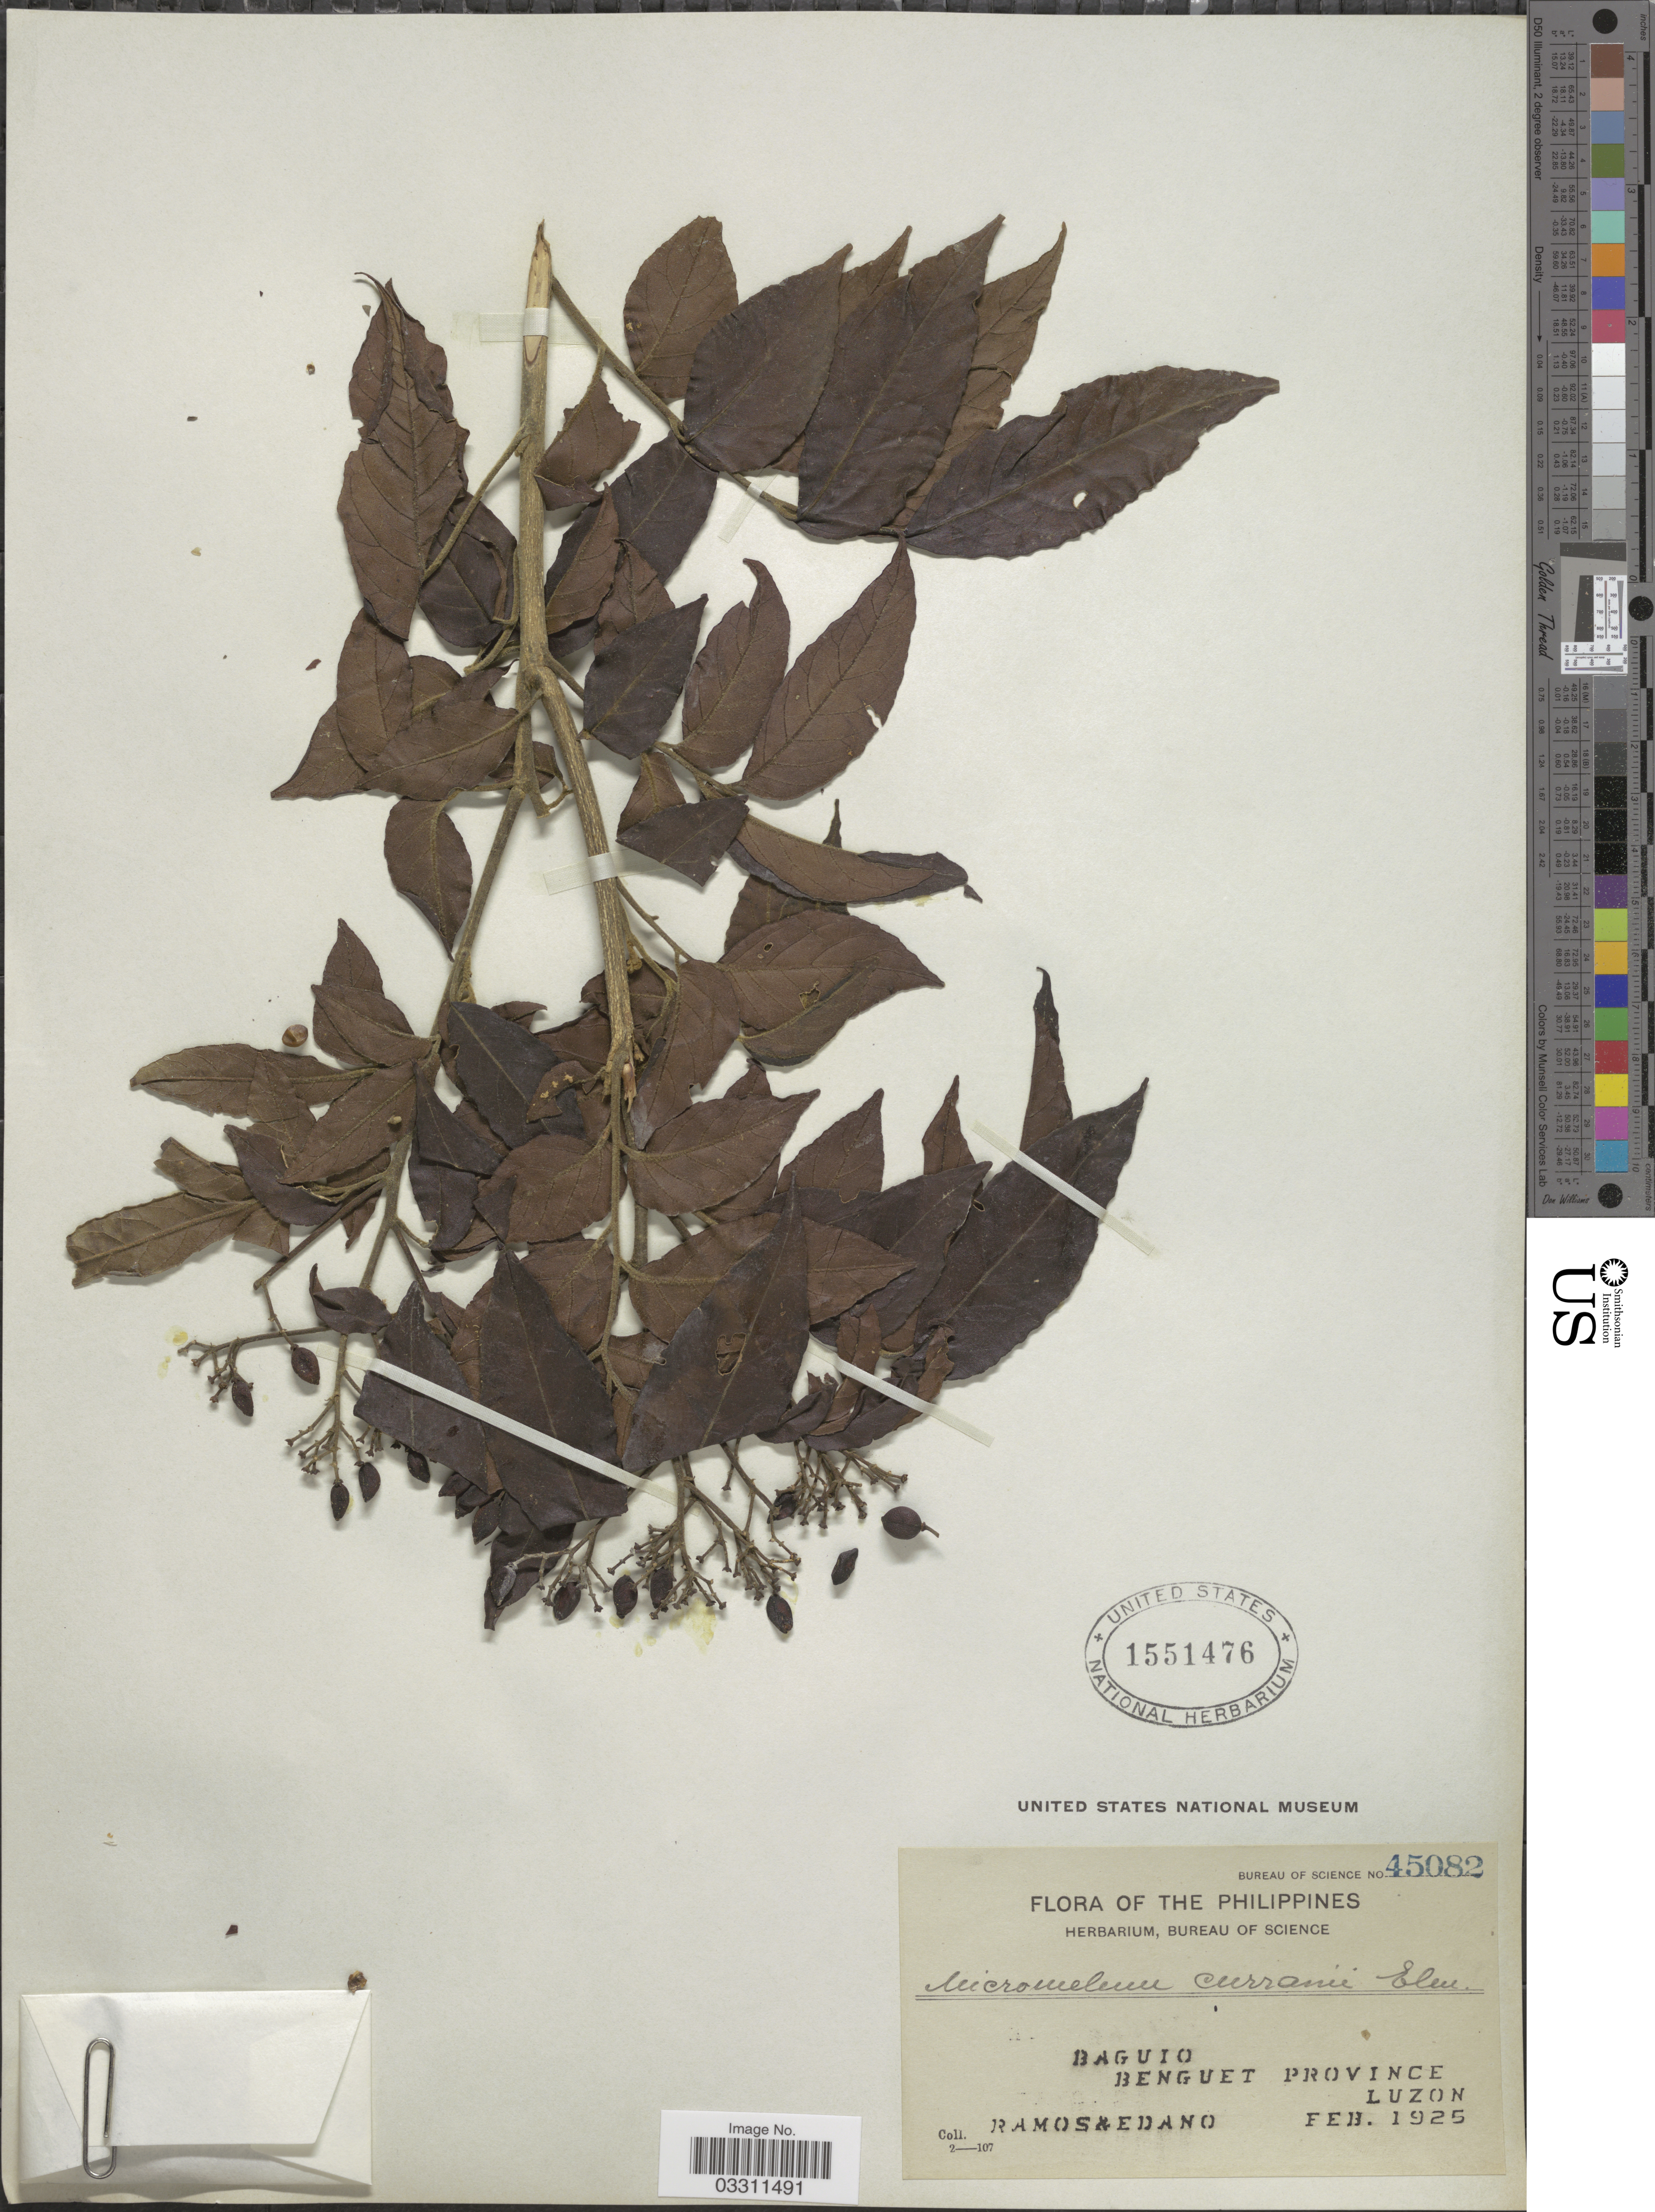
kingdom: Plantae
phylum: Tracheophyta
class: Magnoliopsida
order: Sapindales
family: Rutaceae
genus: Micromelum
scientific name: Micromelum minutum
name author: (G. Forst.) Wight & Arn.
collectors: -. Ramos & -. Edano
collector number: Bureau of Science 45082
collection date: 1925-02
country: Philippines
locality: Baguio, Benguet Province, Luzon.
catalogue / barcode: US 1551476